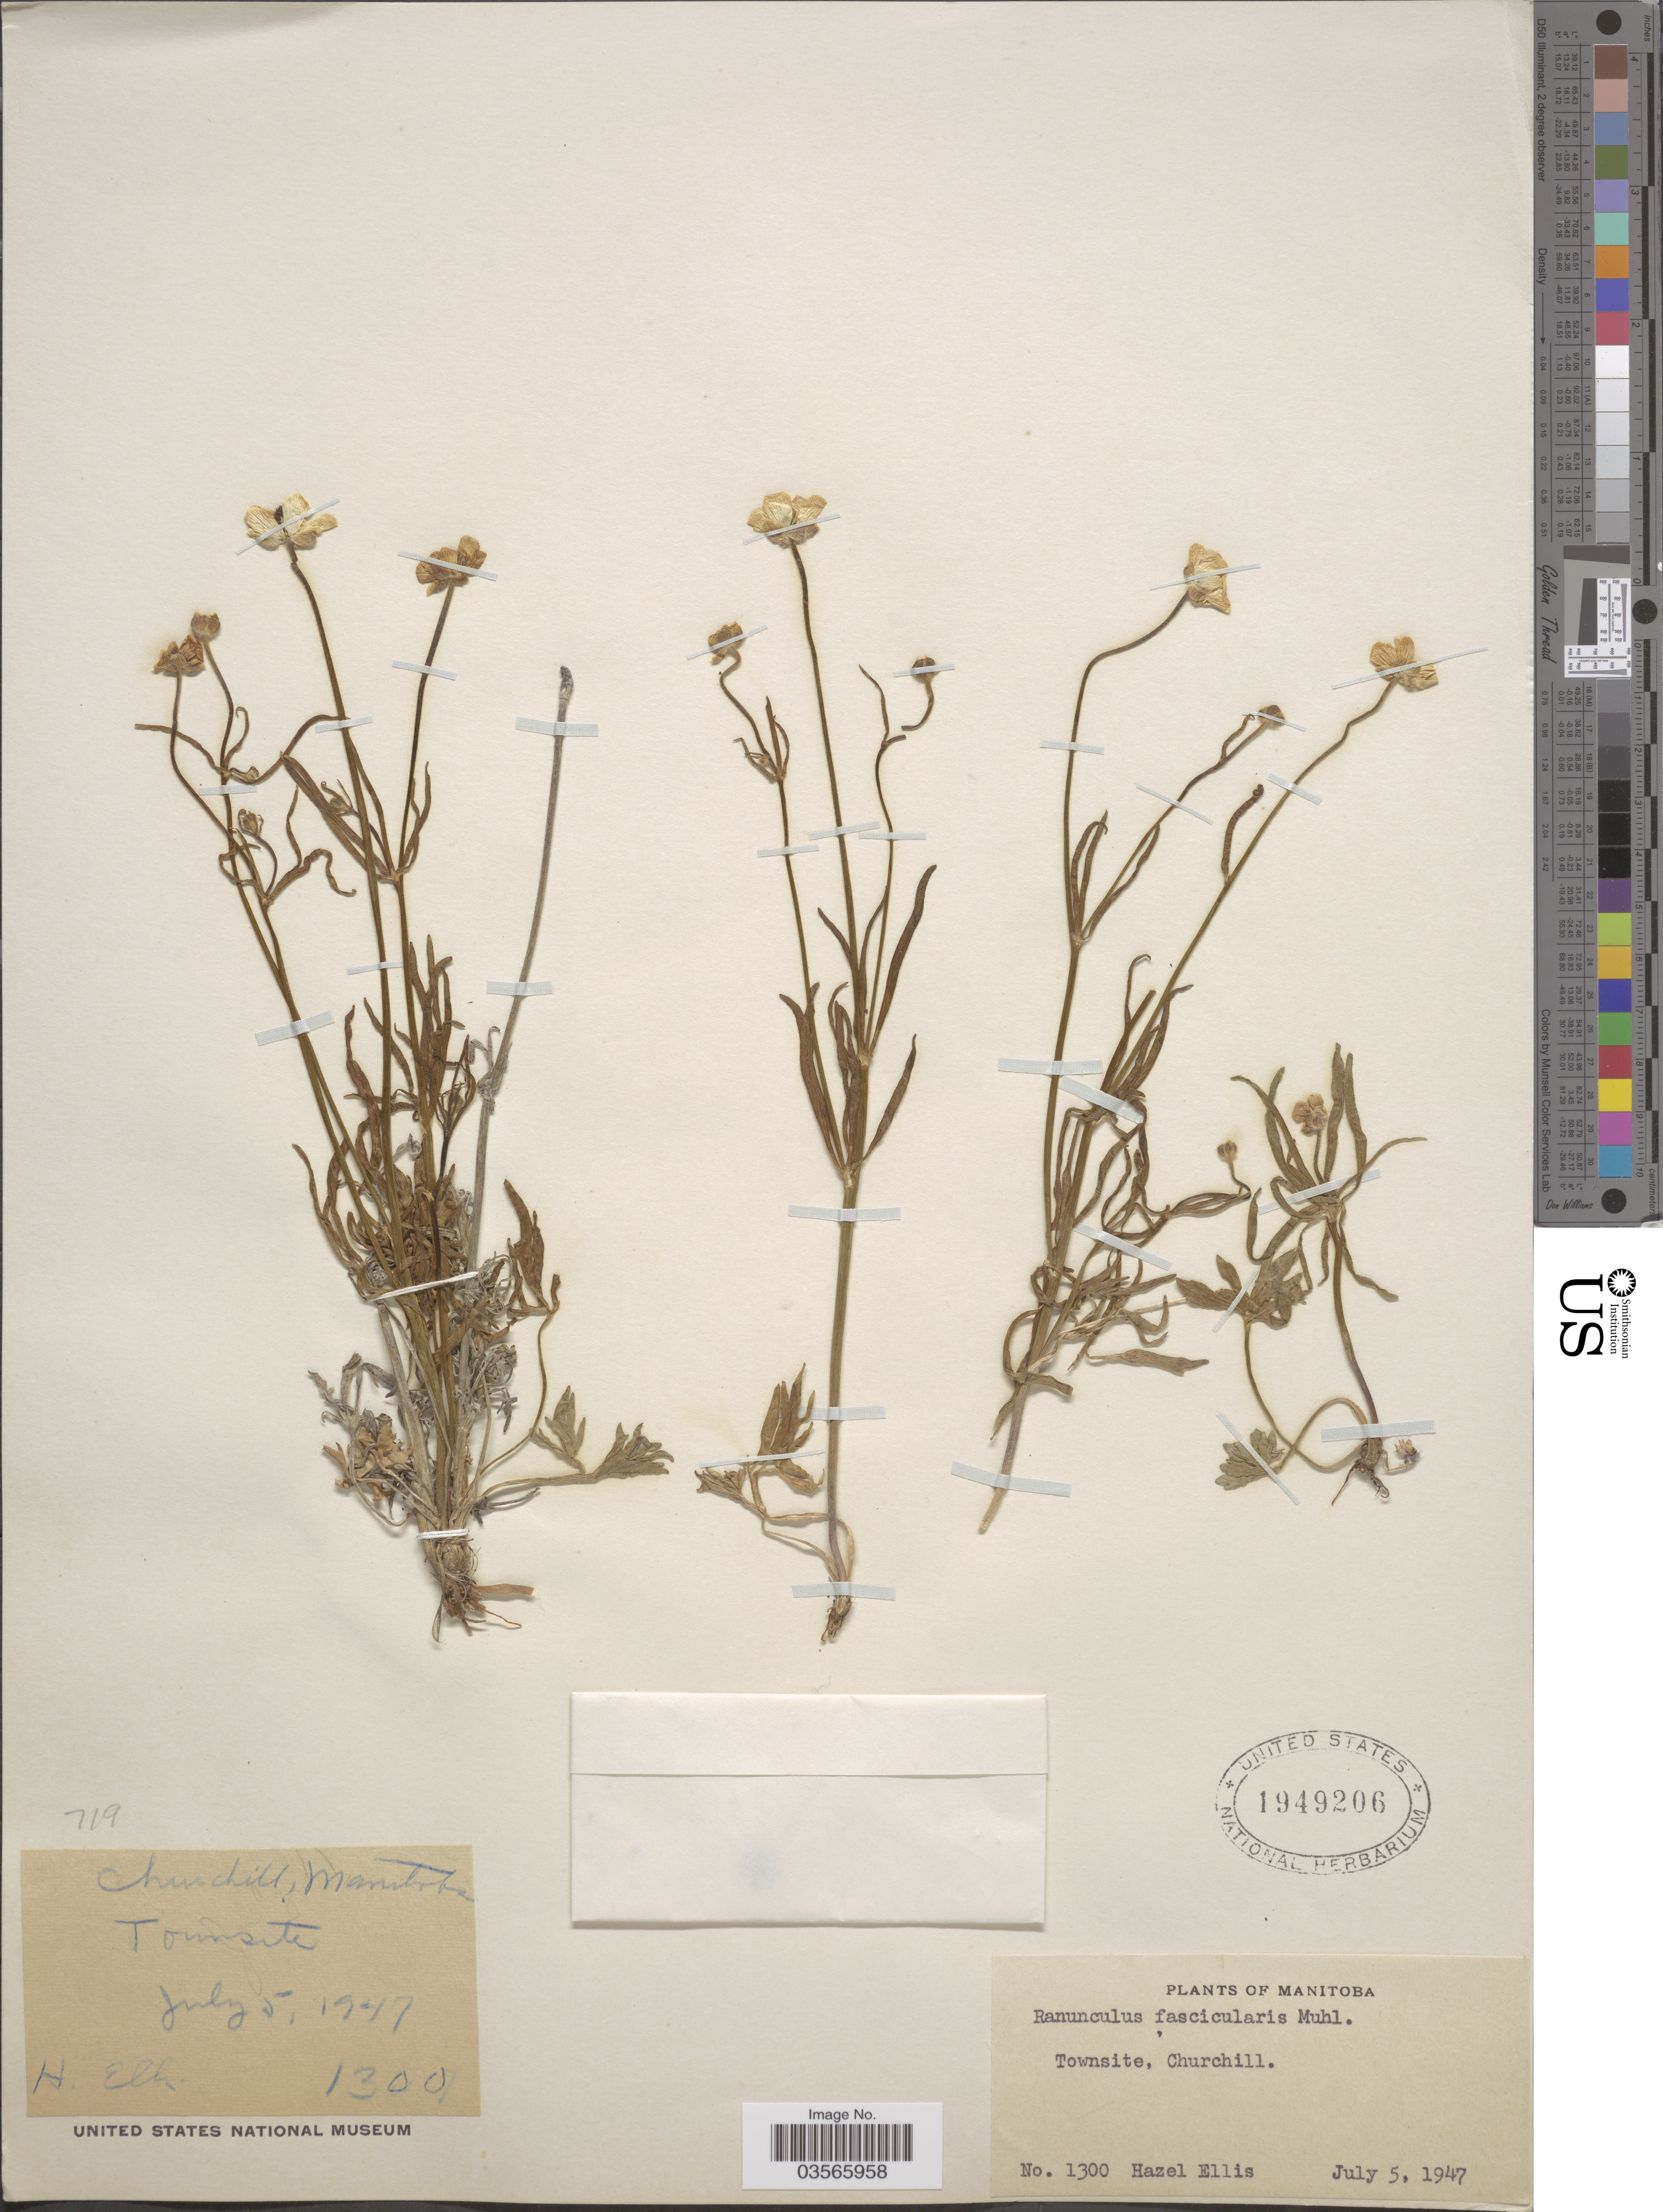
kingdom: Plantae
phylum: Tracheophyta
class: Magnoliopsida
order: Ranunculales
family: Ranunculaceae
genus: Ranunculus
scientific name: Ranunculus fascicularis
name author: Muhl. ex Bigelow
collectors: H. Ellis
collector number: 1300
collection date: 1947-07-05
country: Canada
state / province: Manitoba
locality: Townsite, Churchill.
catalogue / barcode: US 1949206